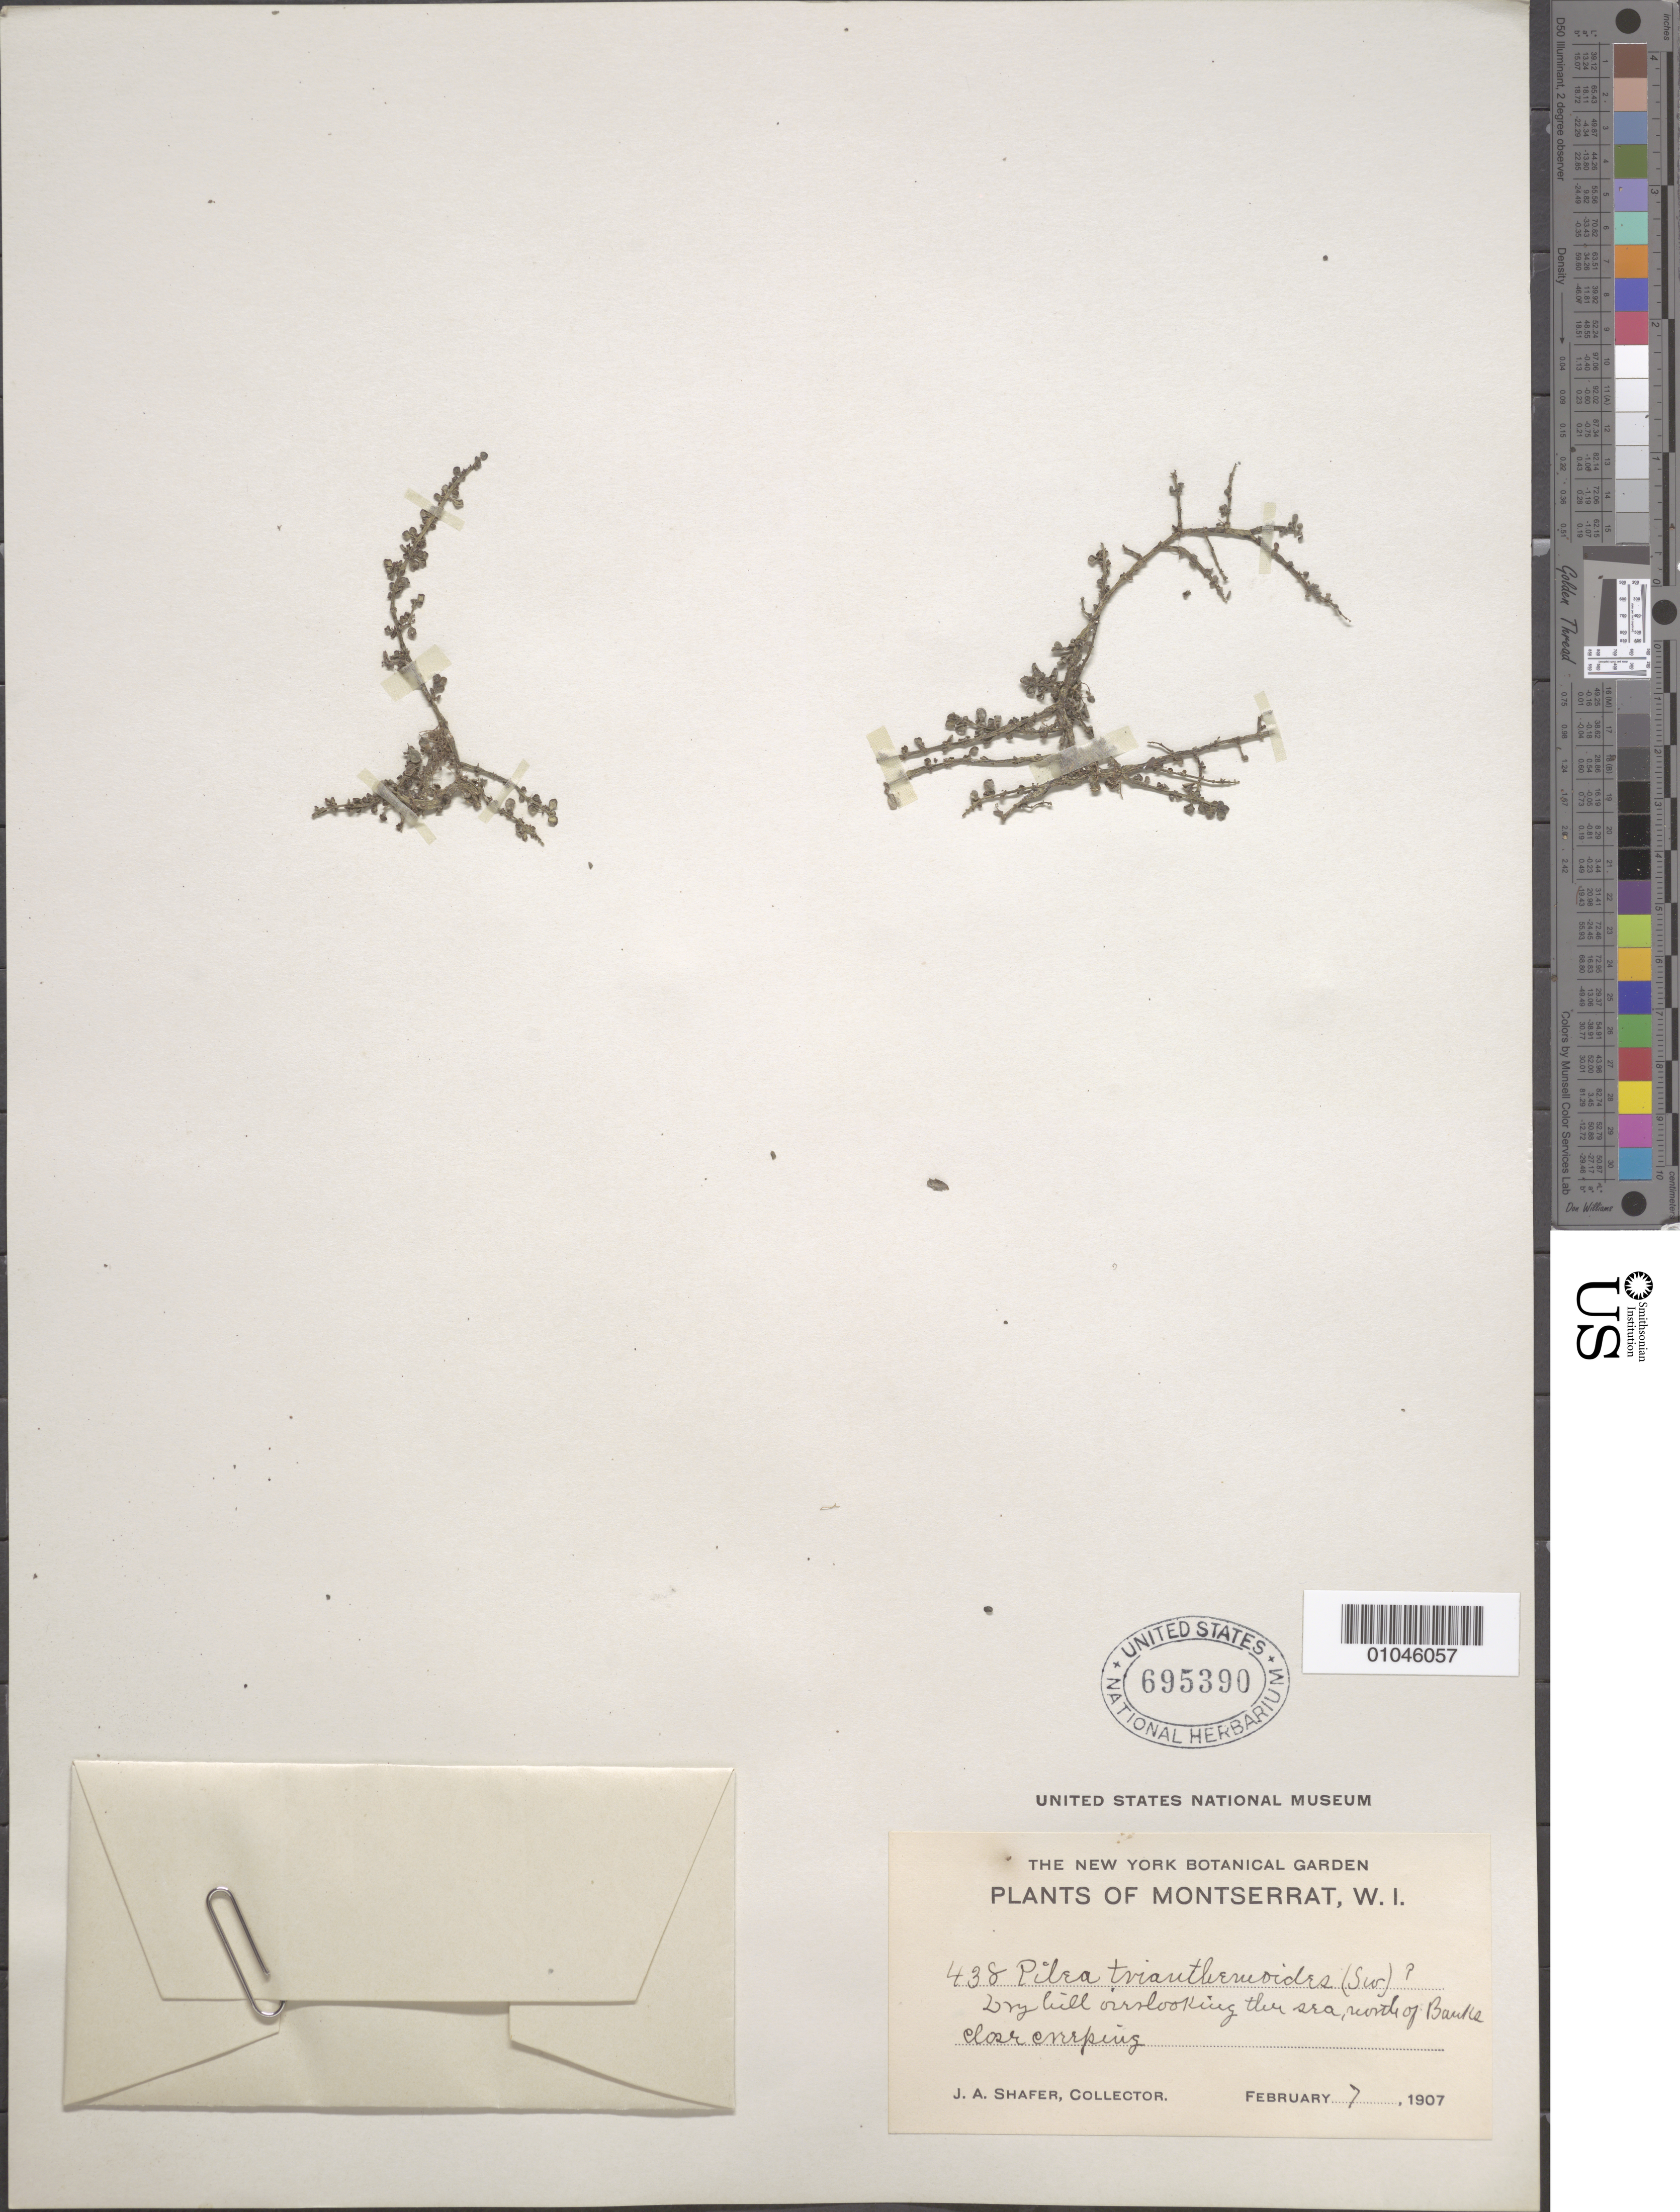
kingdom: Plantae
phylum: Tracheophyta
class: Magnoliopsida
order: Rosales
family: Urticaceae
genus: Pilea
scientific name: Pilea microphylla var. microphylla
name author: (L.) Liebm.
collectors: J. A. Shafer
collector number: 438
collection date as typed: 07 Feb 1907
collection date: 1907-02-07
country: Montserrat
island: Montserrat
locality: Dry hill overlooking the sea.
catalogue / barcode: US 695390